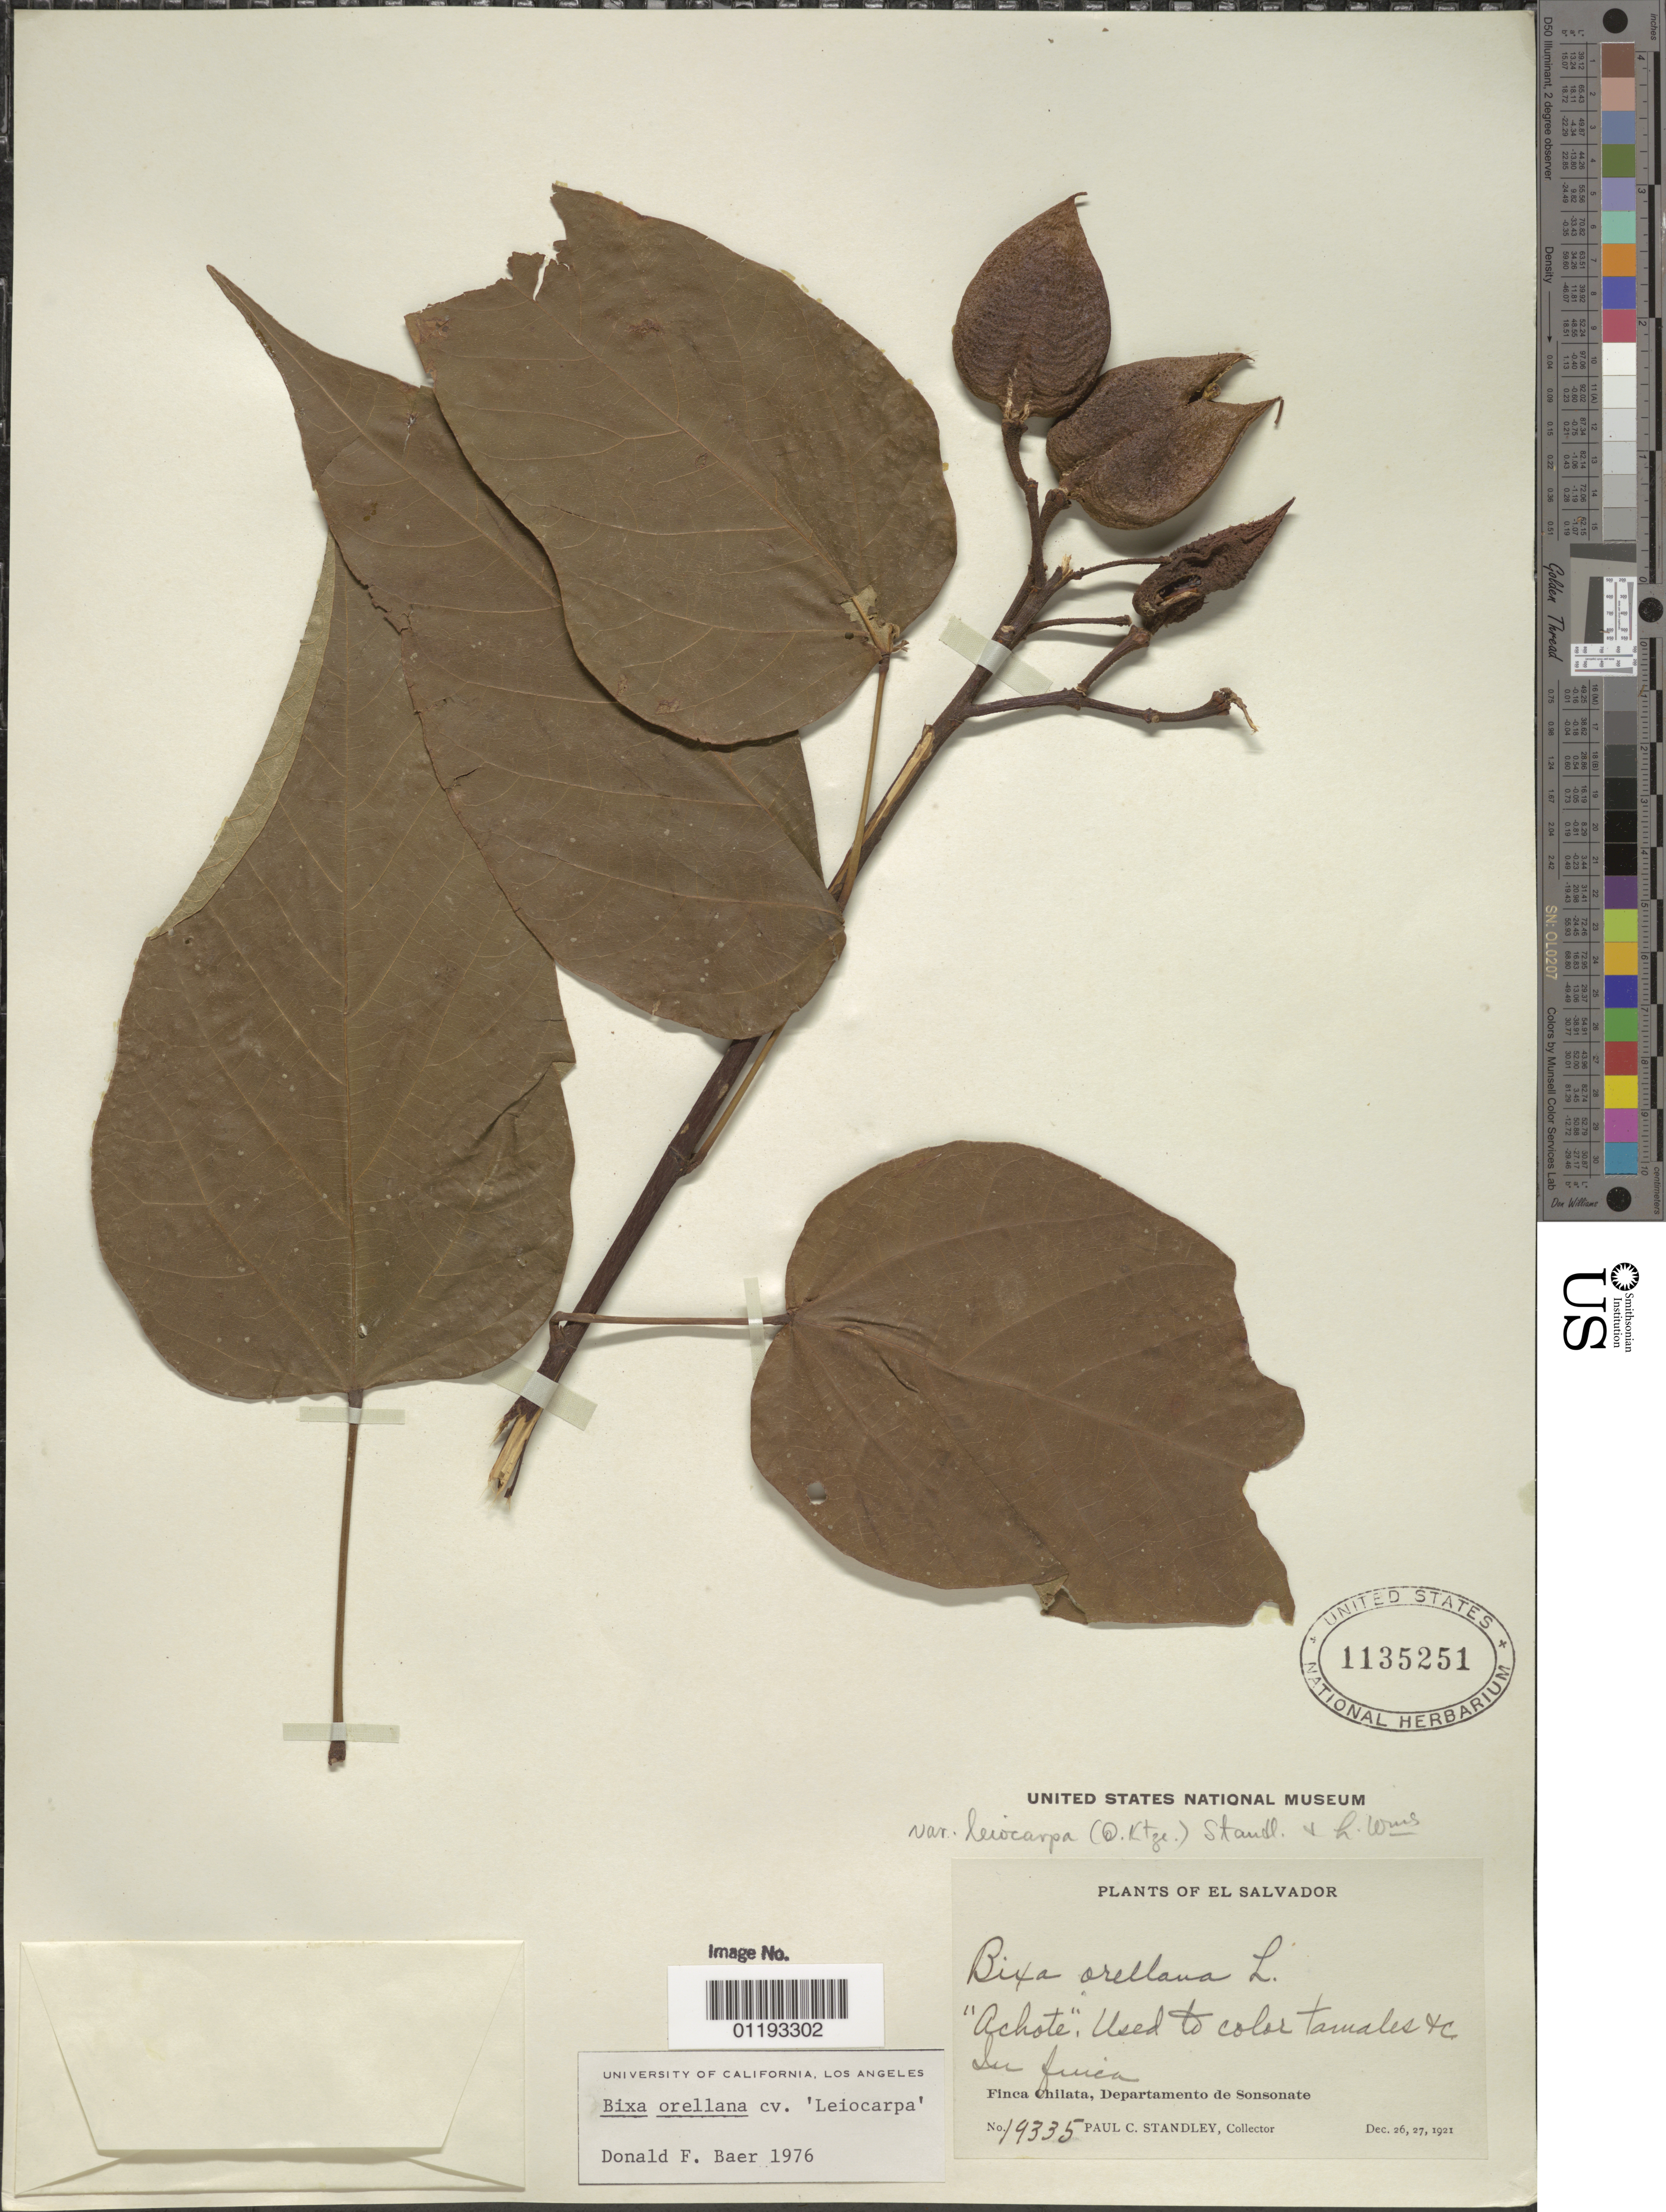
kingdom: Plantae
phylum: Tracheophyta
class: Magnoliopsida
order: Malvales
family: Bixaceae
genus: Bixa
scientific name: Bixa orellana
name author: L.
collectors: P. C. Standley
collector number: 19335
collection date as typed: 26 Dec 1921 and 27 Dec 1921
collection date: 1921-12-26,1921-12-27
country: El Salvador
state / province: Sonsonate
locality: Finca Chilata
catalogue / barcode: US 1135251